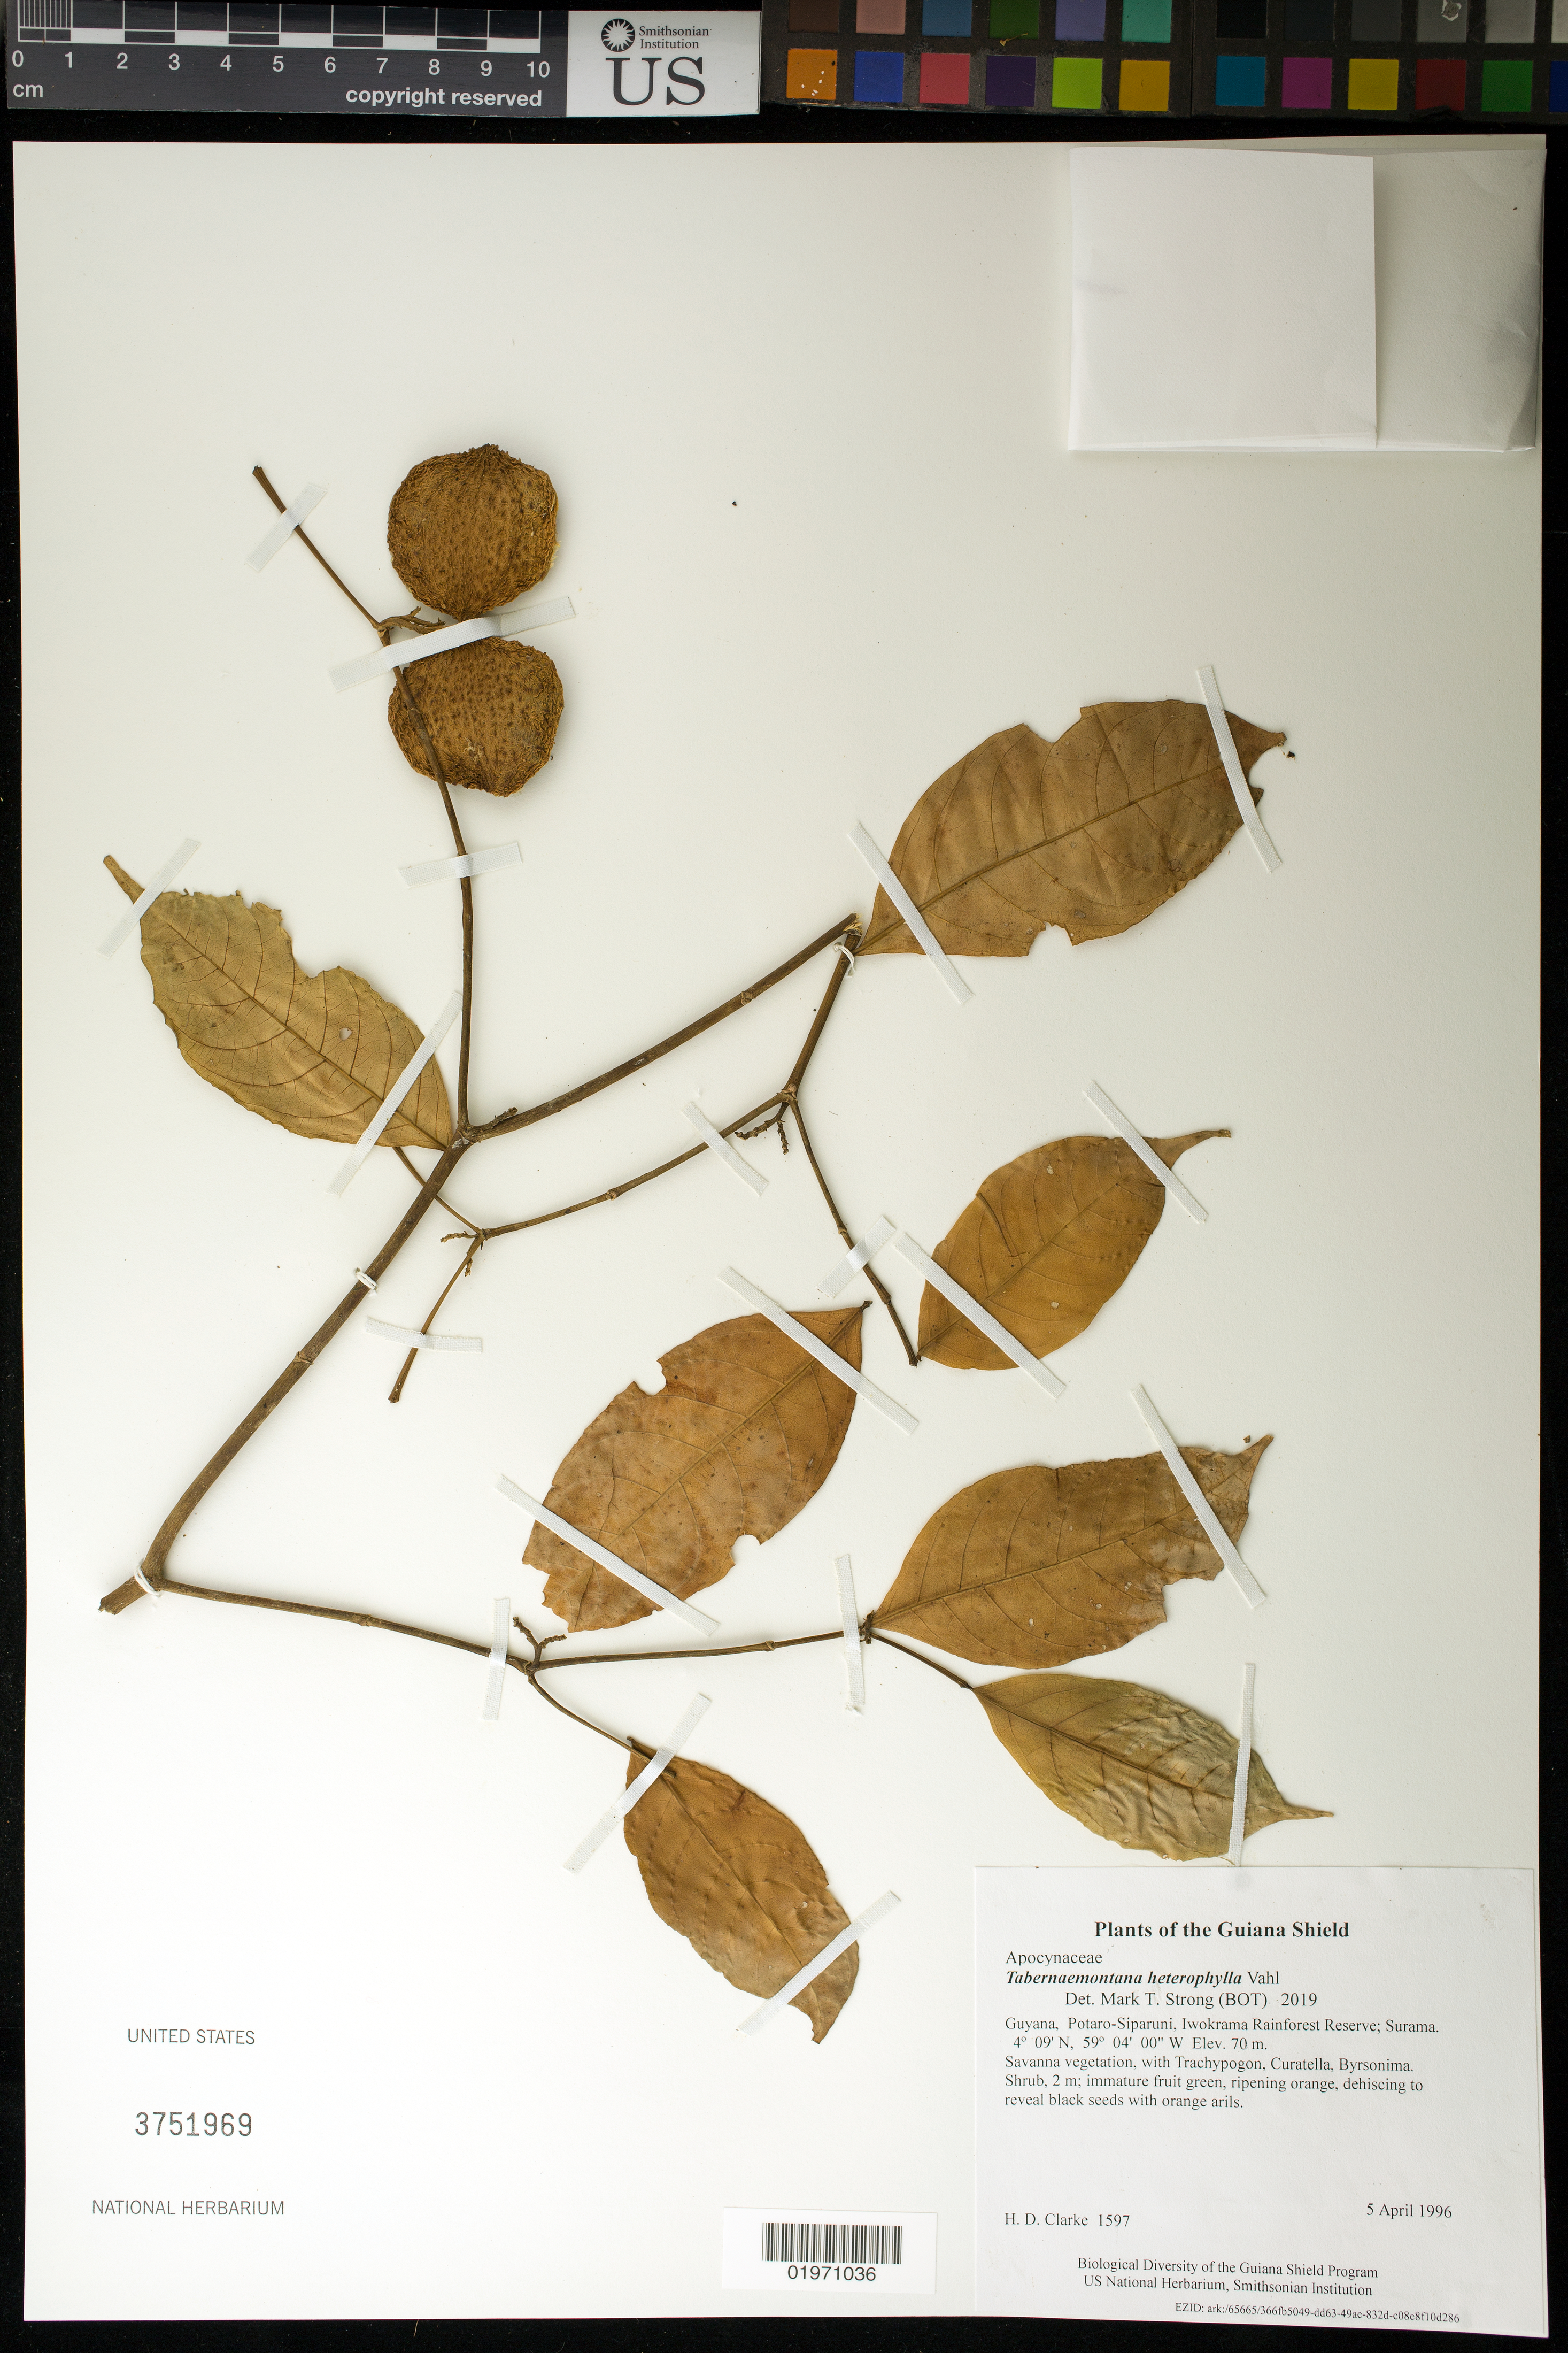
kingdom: Plantae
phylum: Tracheophyta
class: Magnoliopsida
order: Gentianales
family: Apocynaceae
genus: Tabernaemontana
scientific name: Tabernaemontana heterophylla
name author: Vahl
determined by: Strong, Mark T., (BOT), Smithsonian Institution - National Museum of Natural History (UNITED STATES)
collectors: H. D. Clarke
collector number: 1597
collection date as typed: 5 April 1996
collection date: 1996-04-05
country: Guyana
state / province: Potaro-Siparuni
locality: Iwokrama Rainforest Reserve; Surama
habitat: Savanna vegetation, with Trachypogon, Curatella, Byrsonima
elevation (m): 70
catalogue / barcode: US 3751969